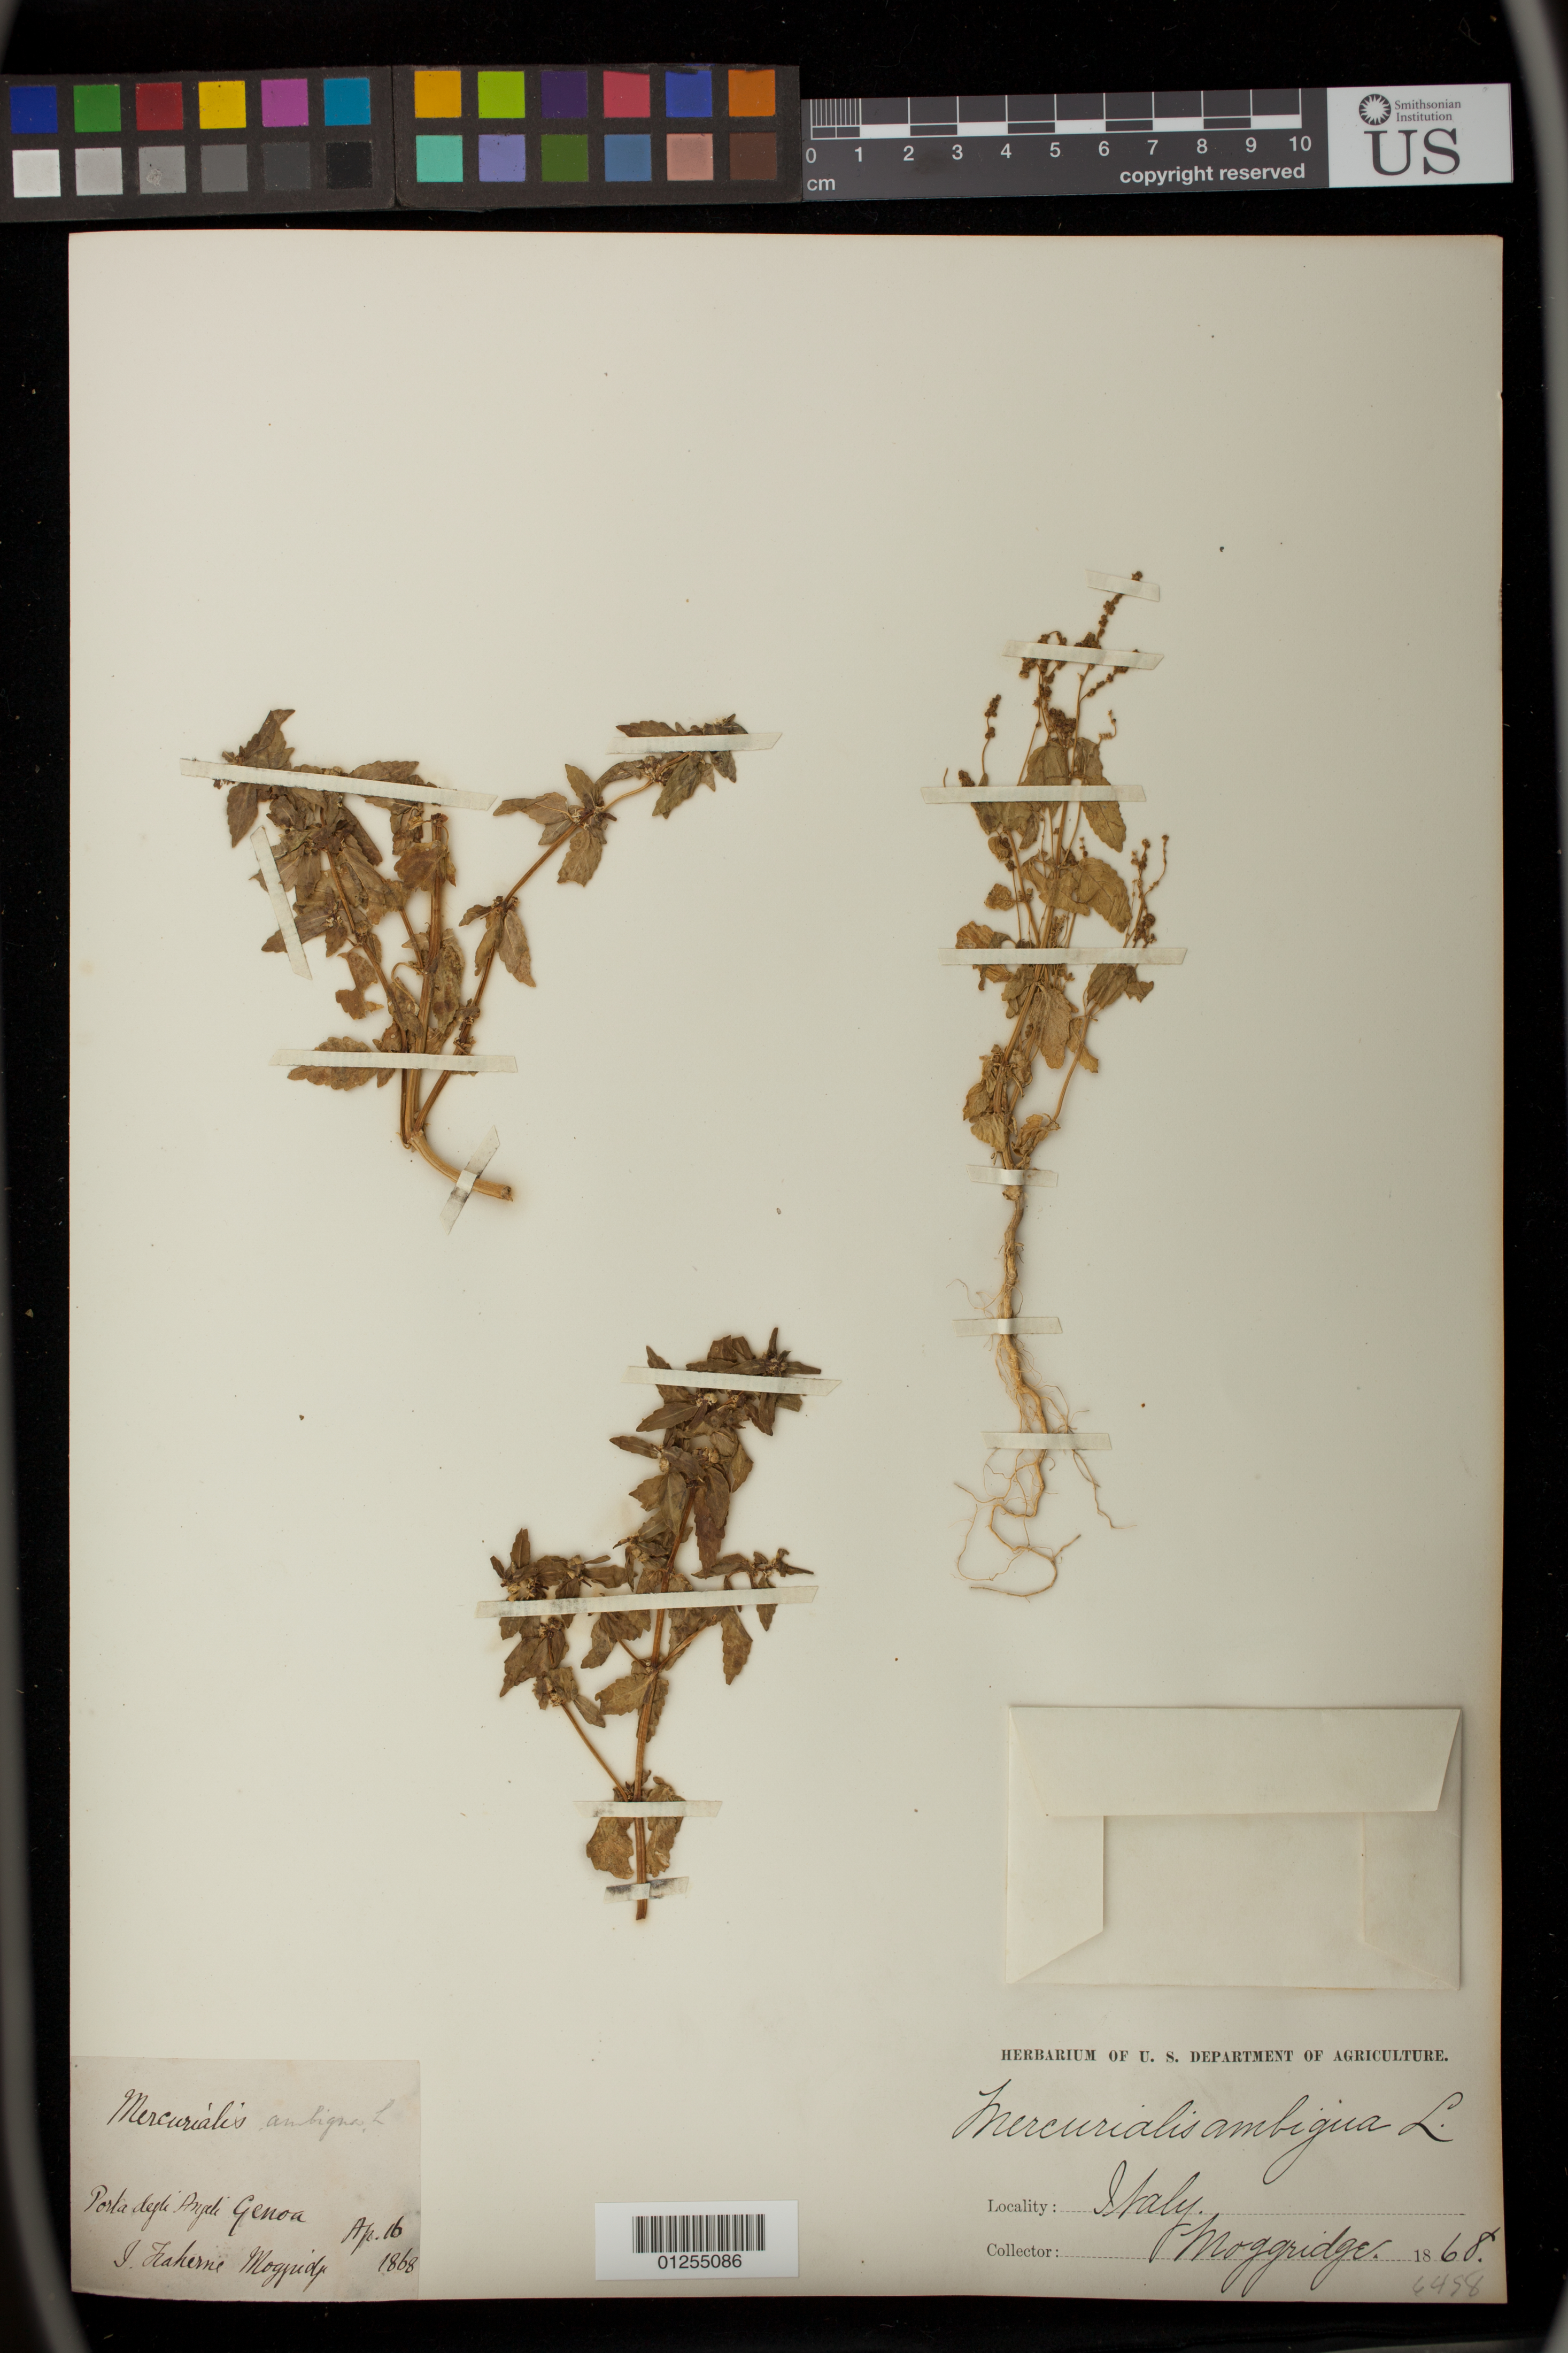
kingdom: Plantae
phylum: Tracheophyta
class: Magnoliopsida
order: Malpighiales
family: Euphorbiaceae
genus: Mercurialis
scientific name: Mercurialis ambigua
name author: L. f.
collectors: J. T. Moggridge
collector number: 6458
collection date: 1868-04-16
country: Italy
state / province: Liguria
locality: Porta degli Angeli Genoa